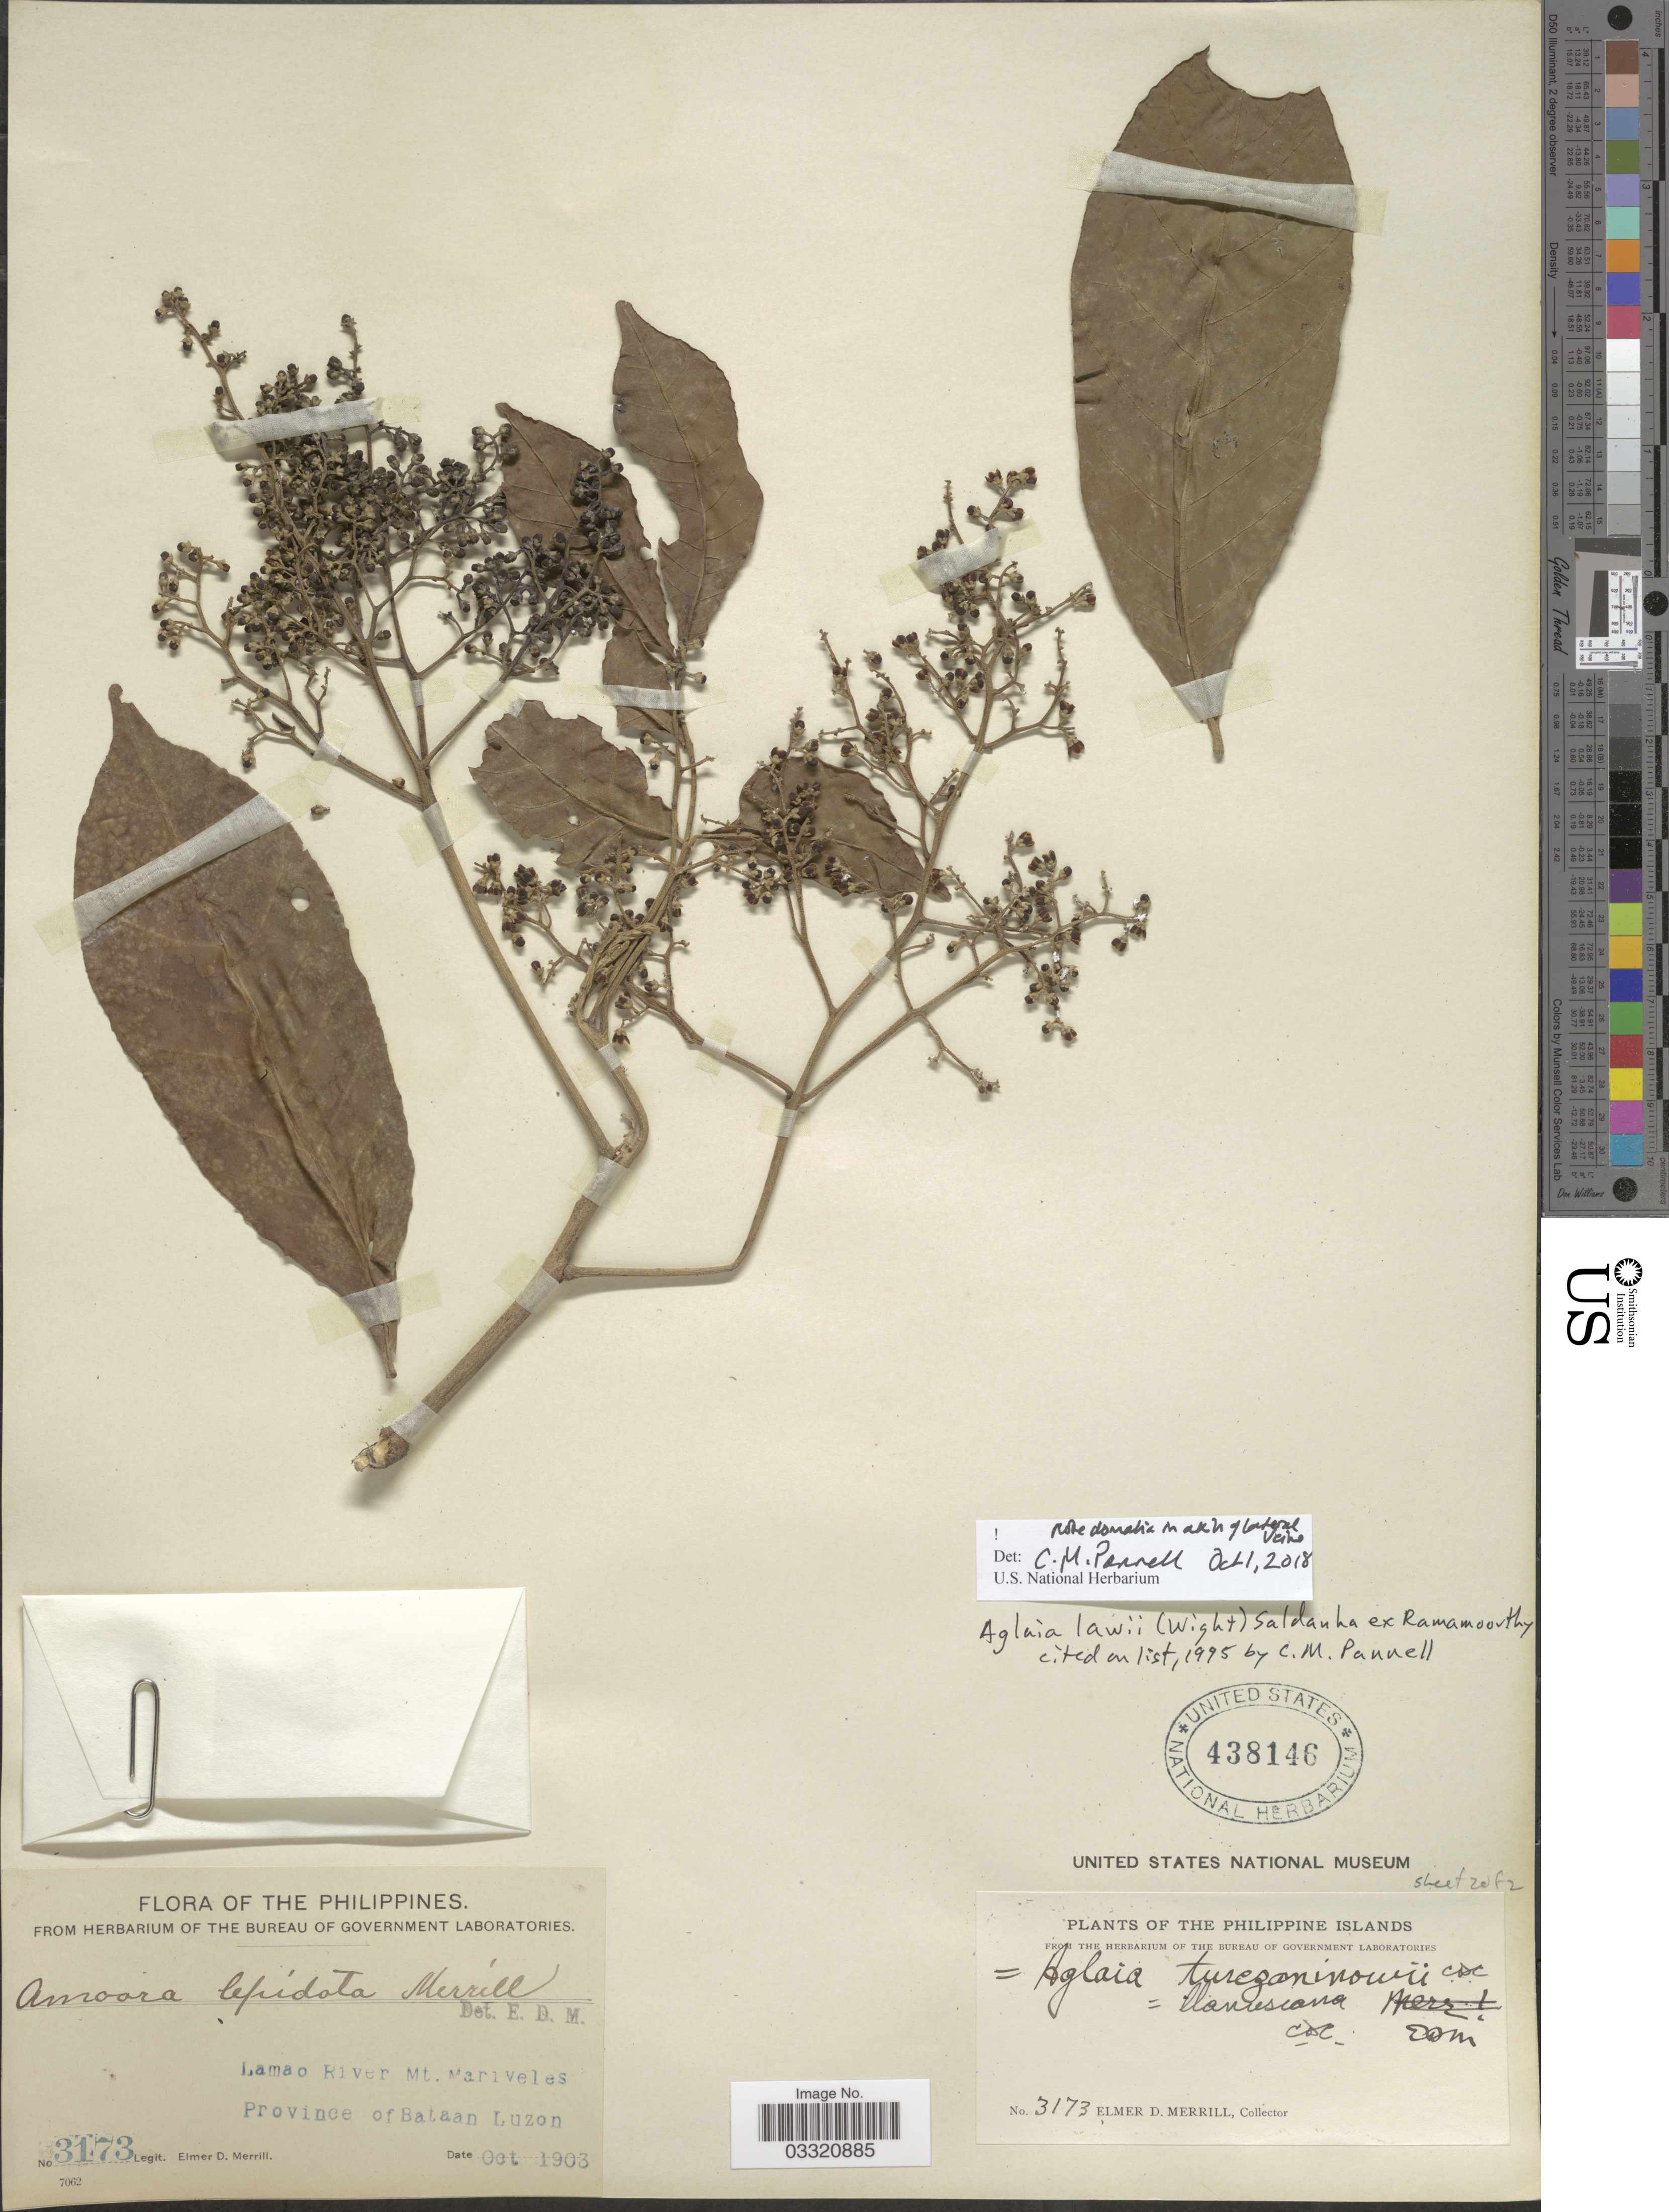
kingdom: Plantae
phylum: Tracheophyta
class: Magnoliopsida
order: Sapindales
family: Meliaceae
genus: Aglaia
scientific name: Aglaia lawii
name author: (Wight) C.J. Saldanha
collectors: E. D. Merrill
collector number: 3173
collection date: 1903-10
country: Philippines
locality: Lamao River Mt. Mariveles Province of Bataan, Luzon.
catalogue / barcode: US 438146